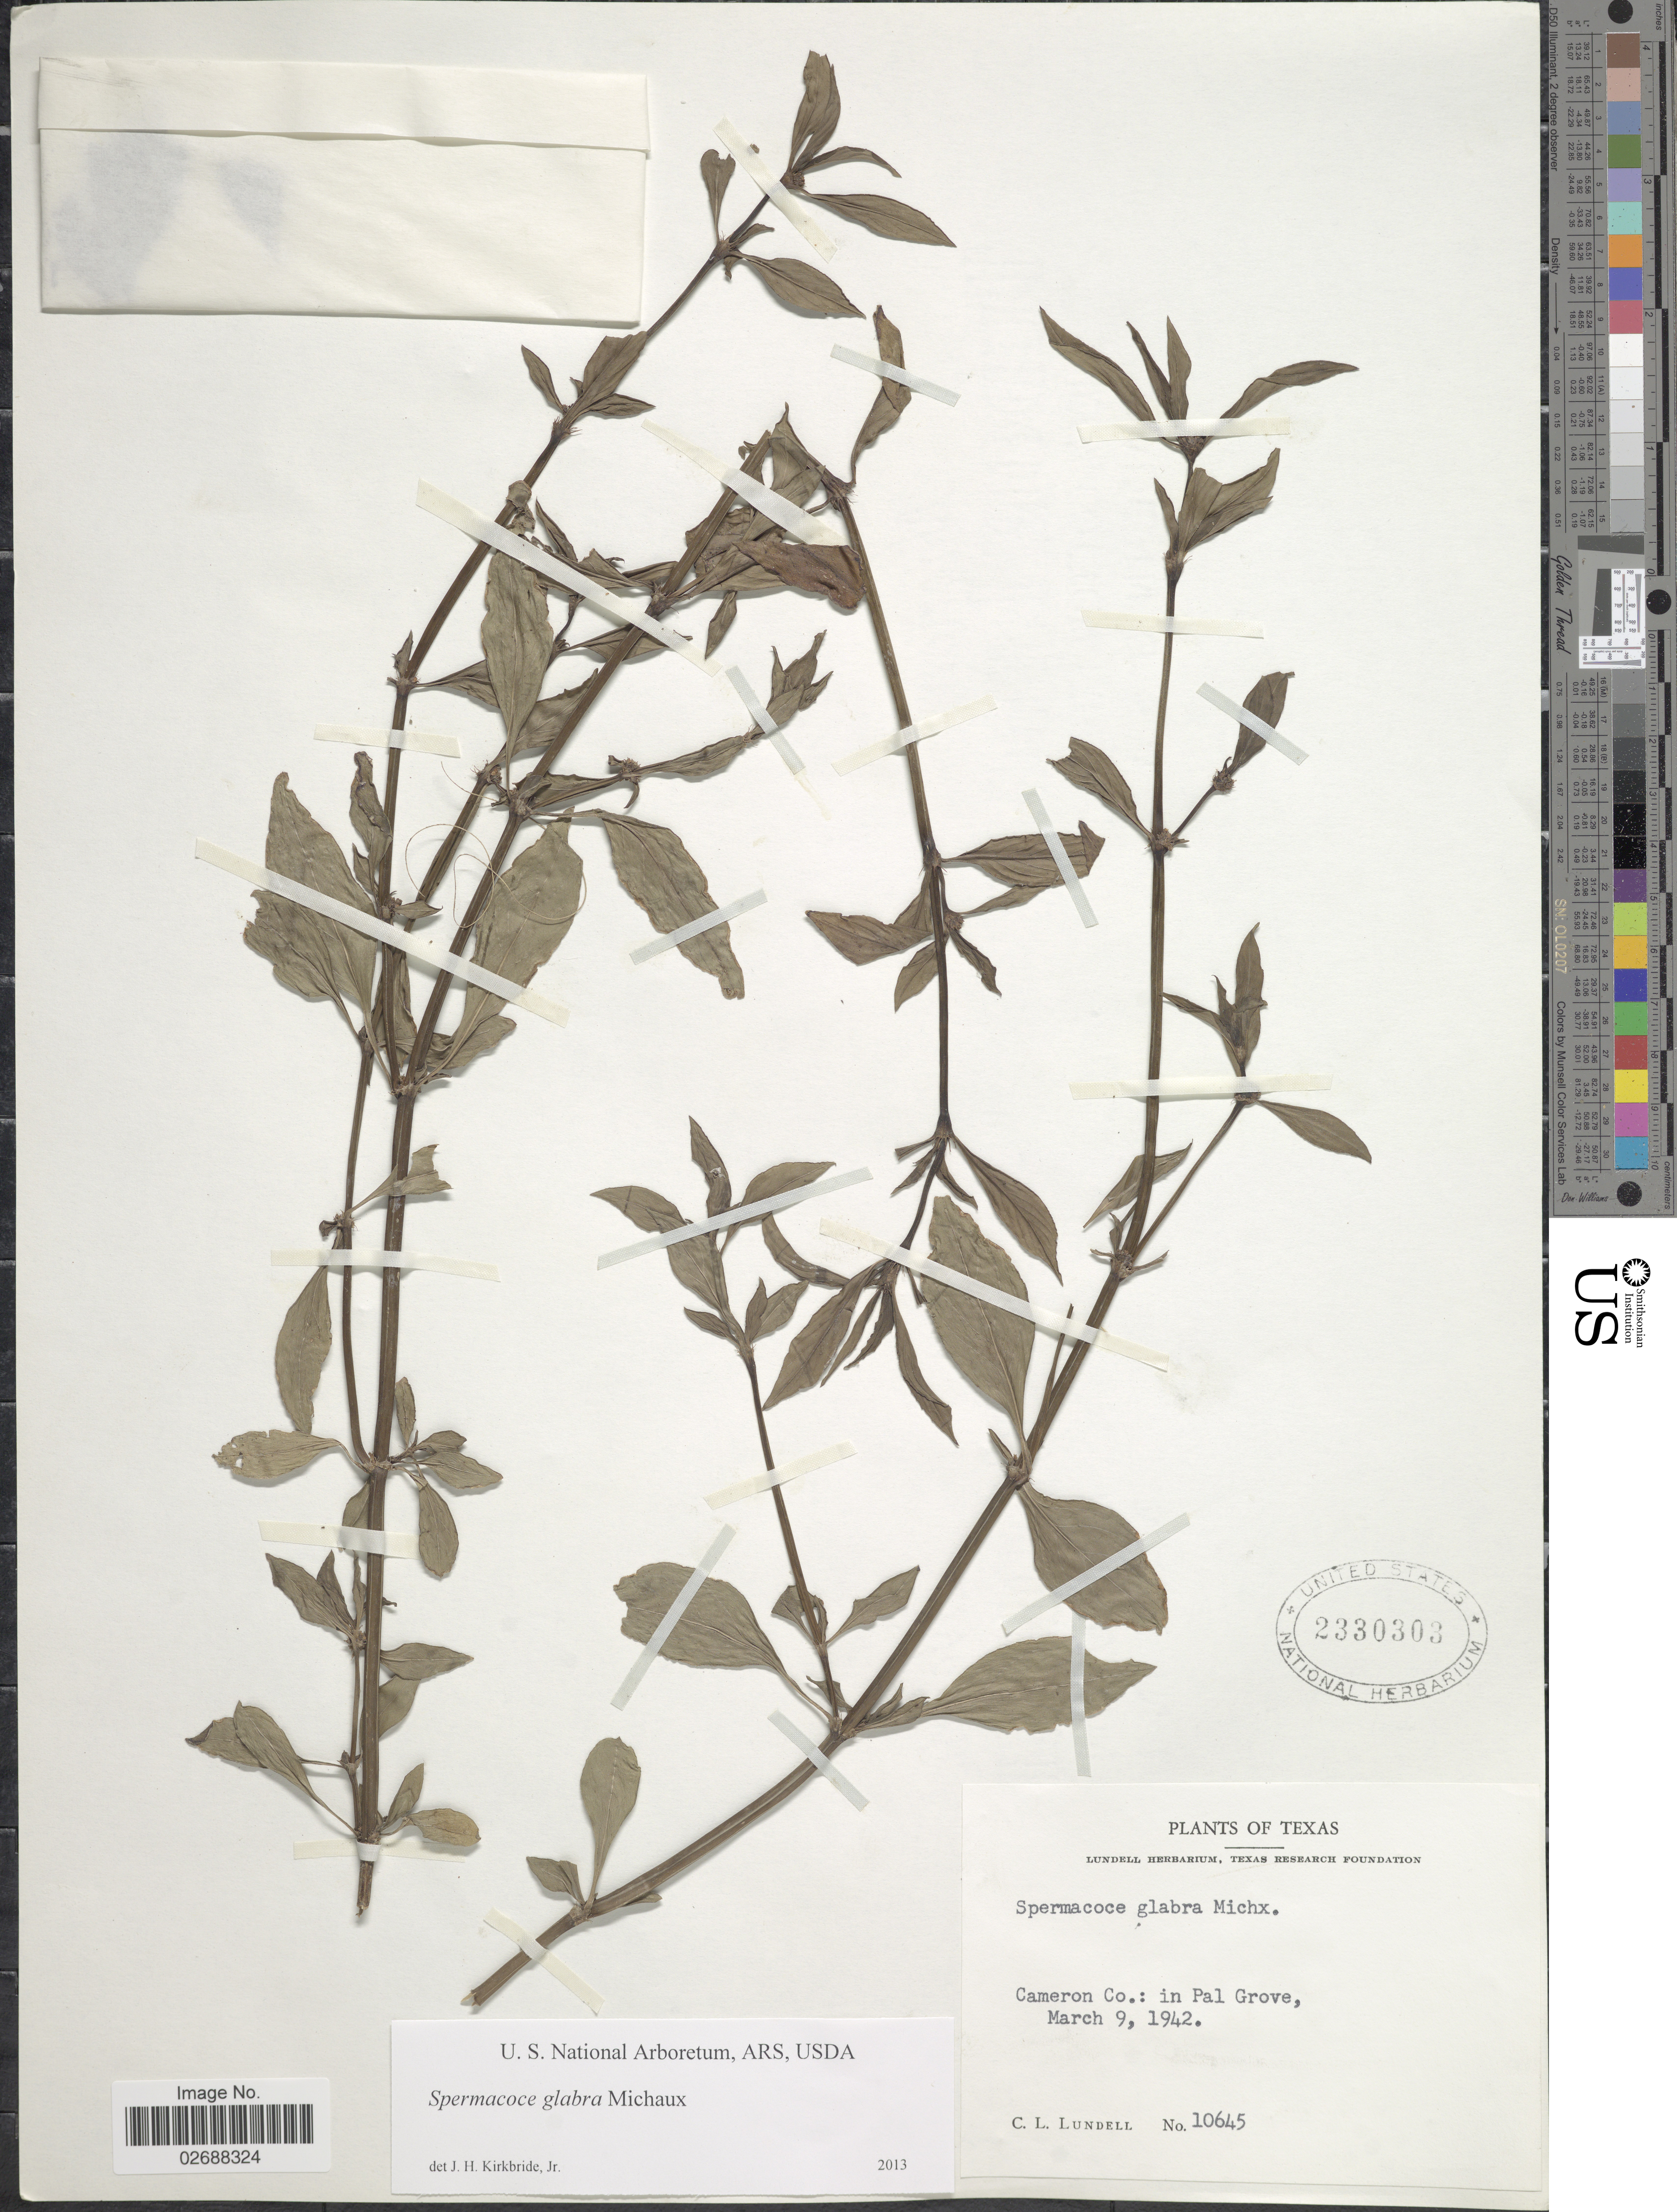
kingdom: Plantae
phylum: Tracheophyta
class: Magnoliopsida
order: Gentianales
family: Rubiaceae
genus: Spermacoce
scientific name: Spermacoce glabra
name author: Michx.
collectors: C. L. Lundell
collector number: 10645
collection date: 1942-03-09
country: United States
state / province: Texas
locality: Cameron Co.: in Pal Grove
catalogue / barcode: US 2330303